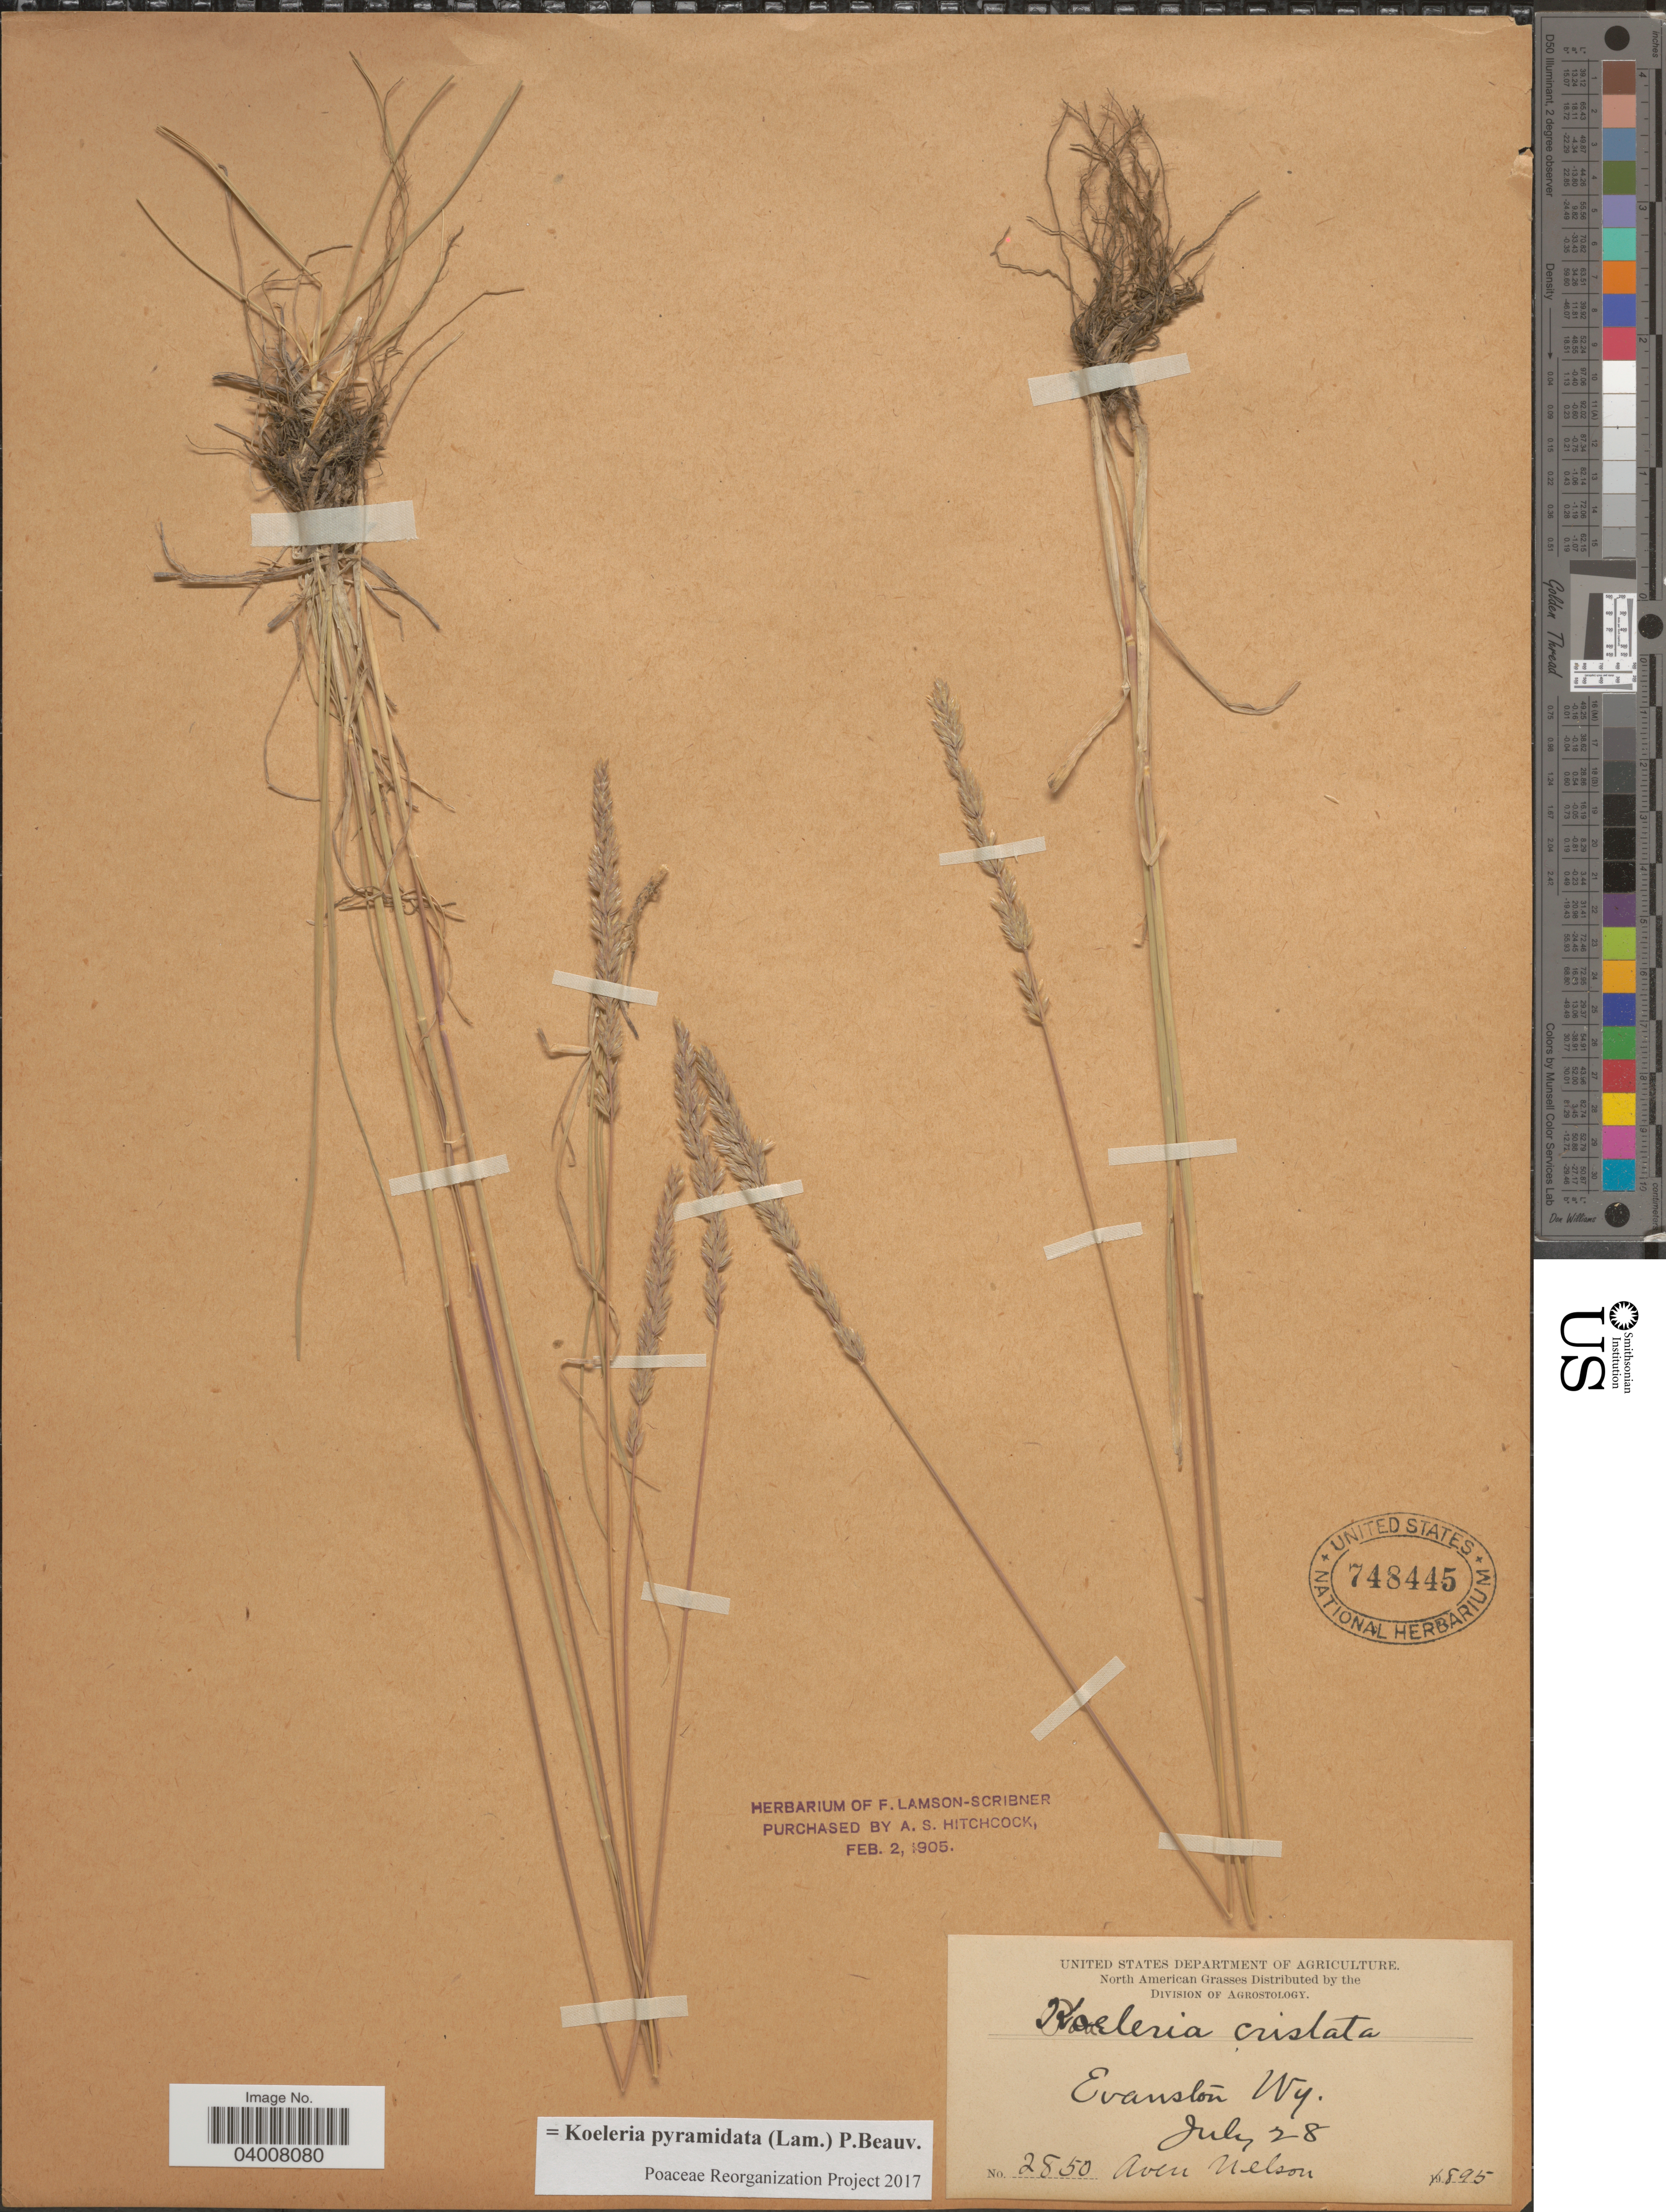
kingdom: Plantae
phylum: Tracheophyta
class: Liliopsida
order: Poales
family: Poaceae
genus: Koeleria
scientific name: Koeleria pyramidata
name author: (Lam.) P. Beauv.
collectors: A. Nelson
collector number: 2850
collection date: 1895-07-28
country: United States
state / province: Wyoming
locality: Evanston.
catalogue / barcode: US 748445